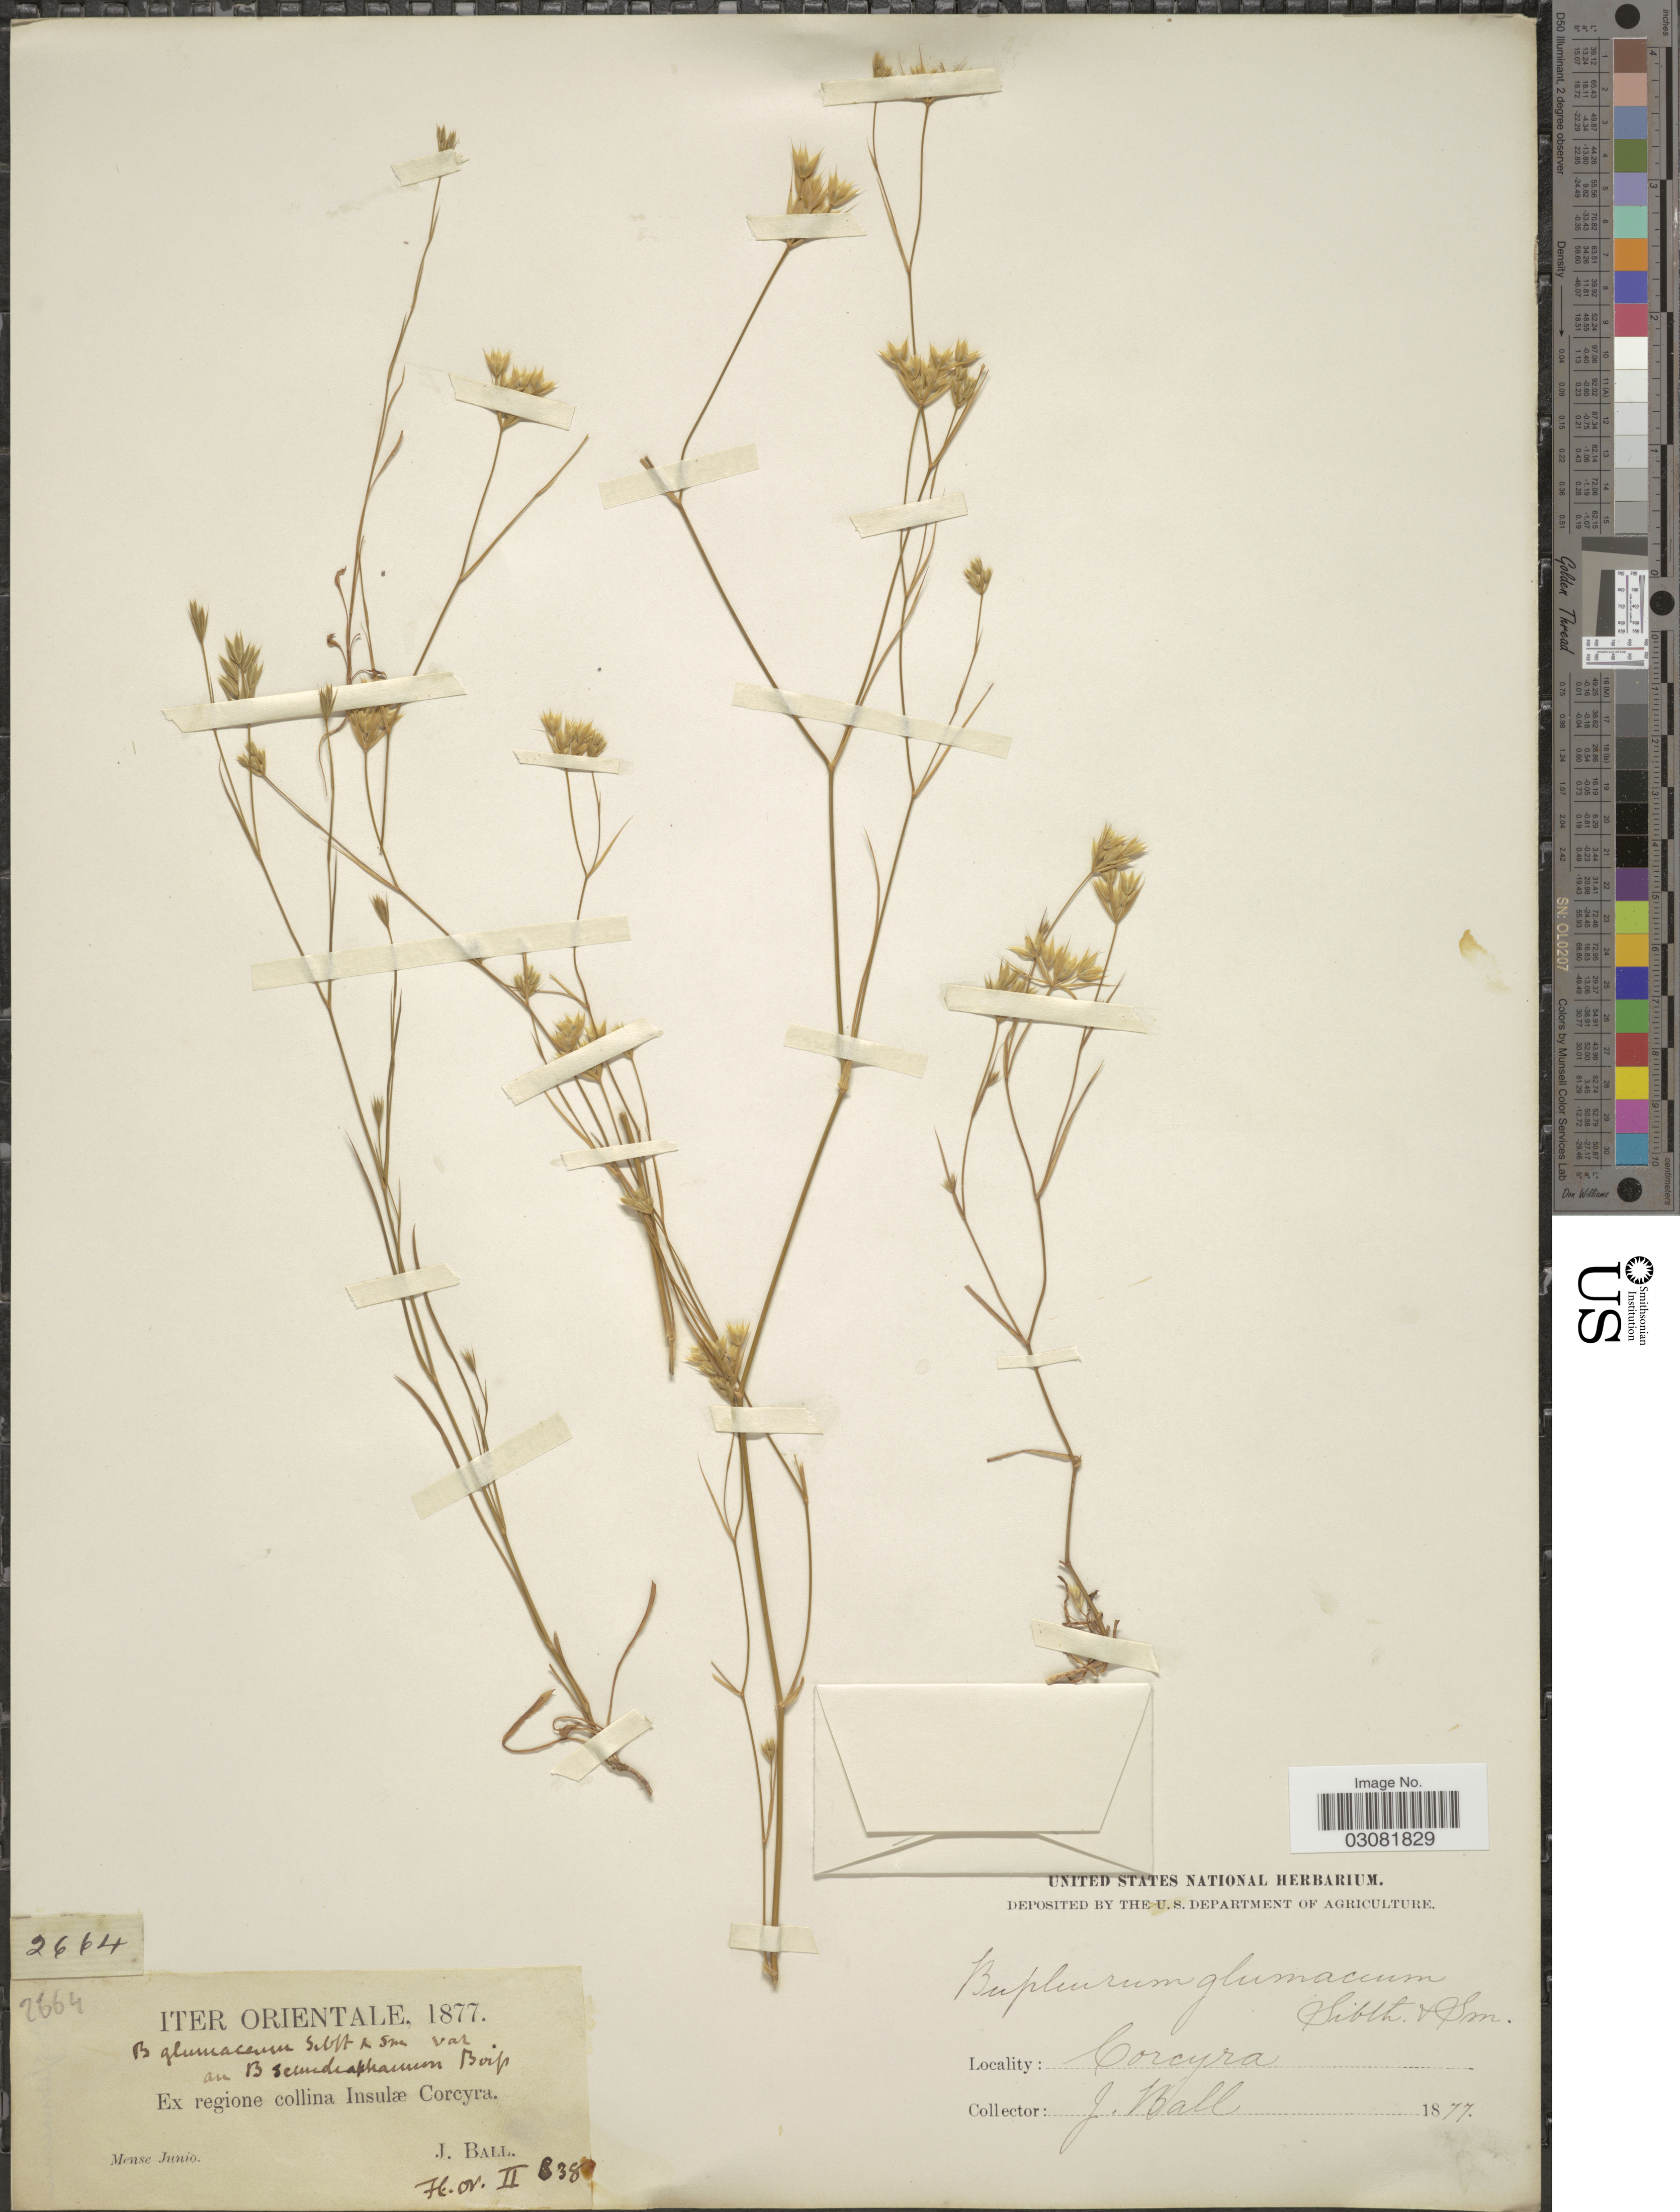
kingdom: Plantae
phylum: Tracheophyta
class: Magnoliopsida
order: Apiales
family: Apiaceae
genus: Bupleurum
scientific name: Bupleurum glumaceum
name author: Sm.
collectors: J. Ball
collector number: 2664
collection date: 1877-06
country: Greece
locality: Iter Orientale, Ex regione collina Insulæ Corcyra.